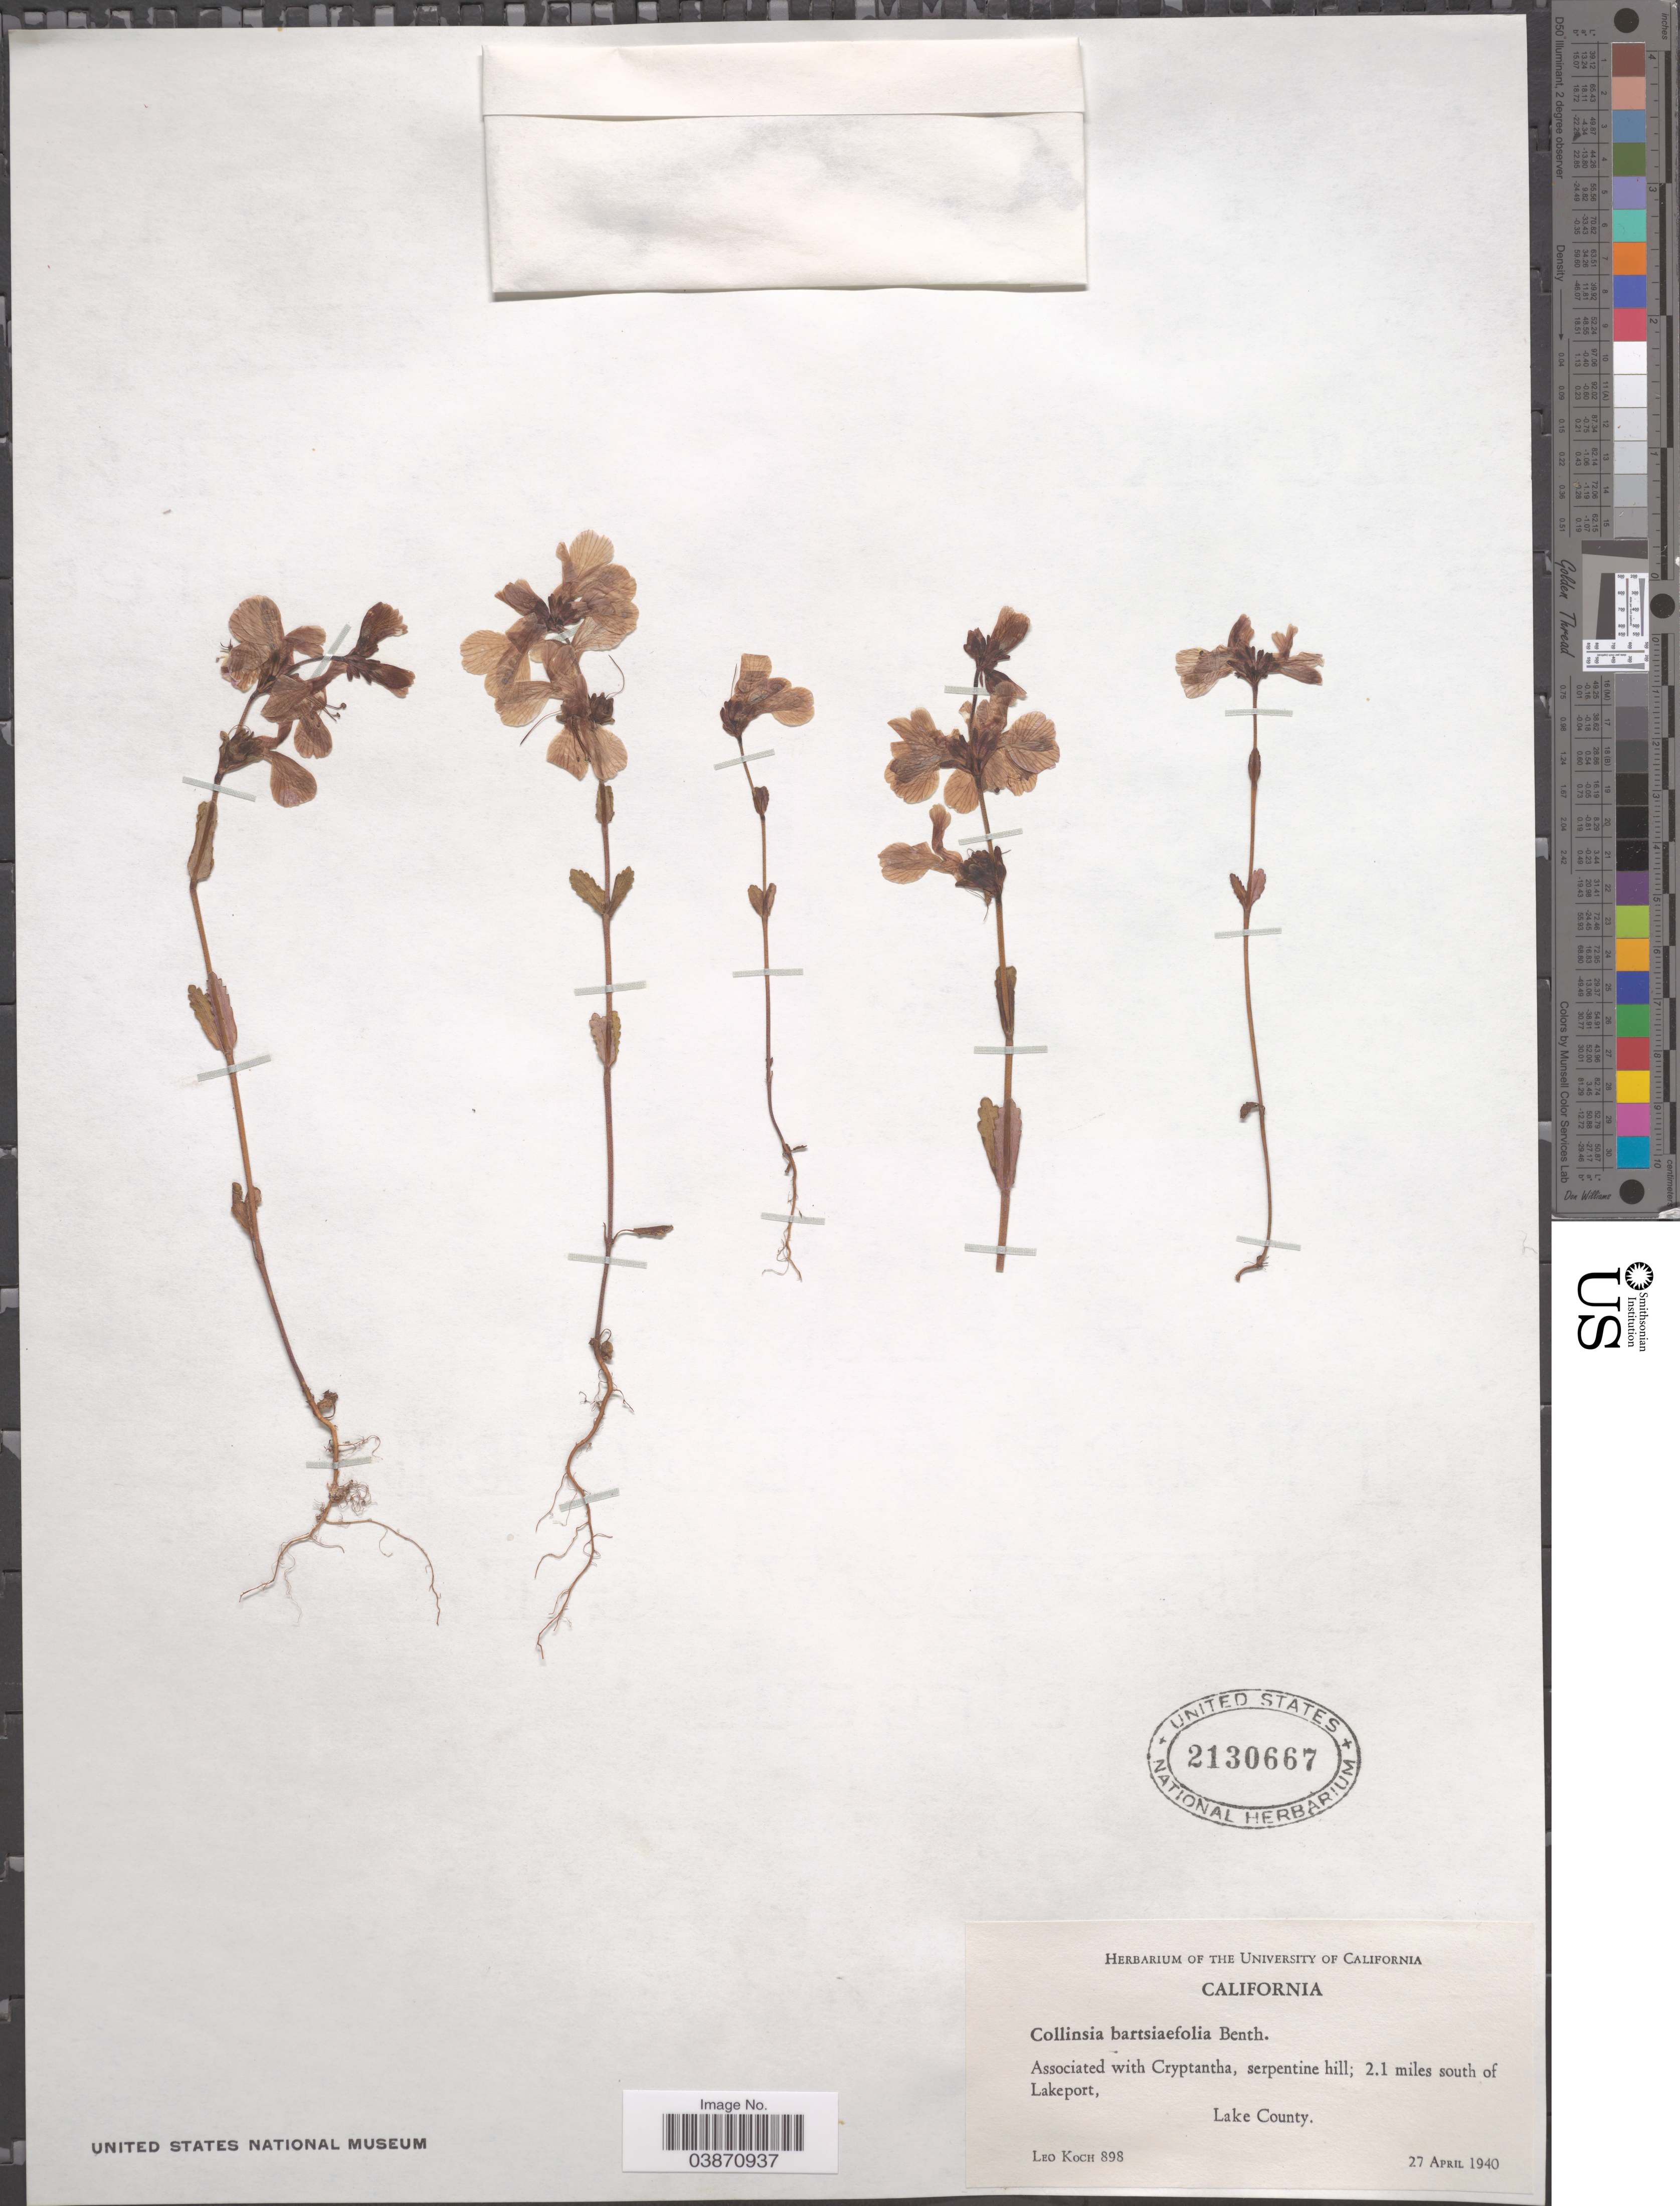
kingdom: Plantae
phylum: Tracheophyta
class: Magnoliopsida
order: Lamiales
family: Plantaginaceae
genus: Collinsia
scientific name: Collinsia bartsiifolia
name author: Benth.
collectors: L. F. Koch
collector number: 898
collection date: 1940-04-27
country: United States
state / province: California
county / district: Lake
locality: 2.1 miles south of Lakeport, Lake County.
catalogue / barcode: US 2130667